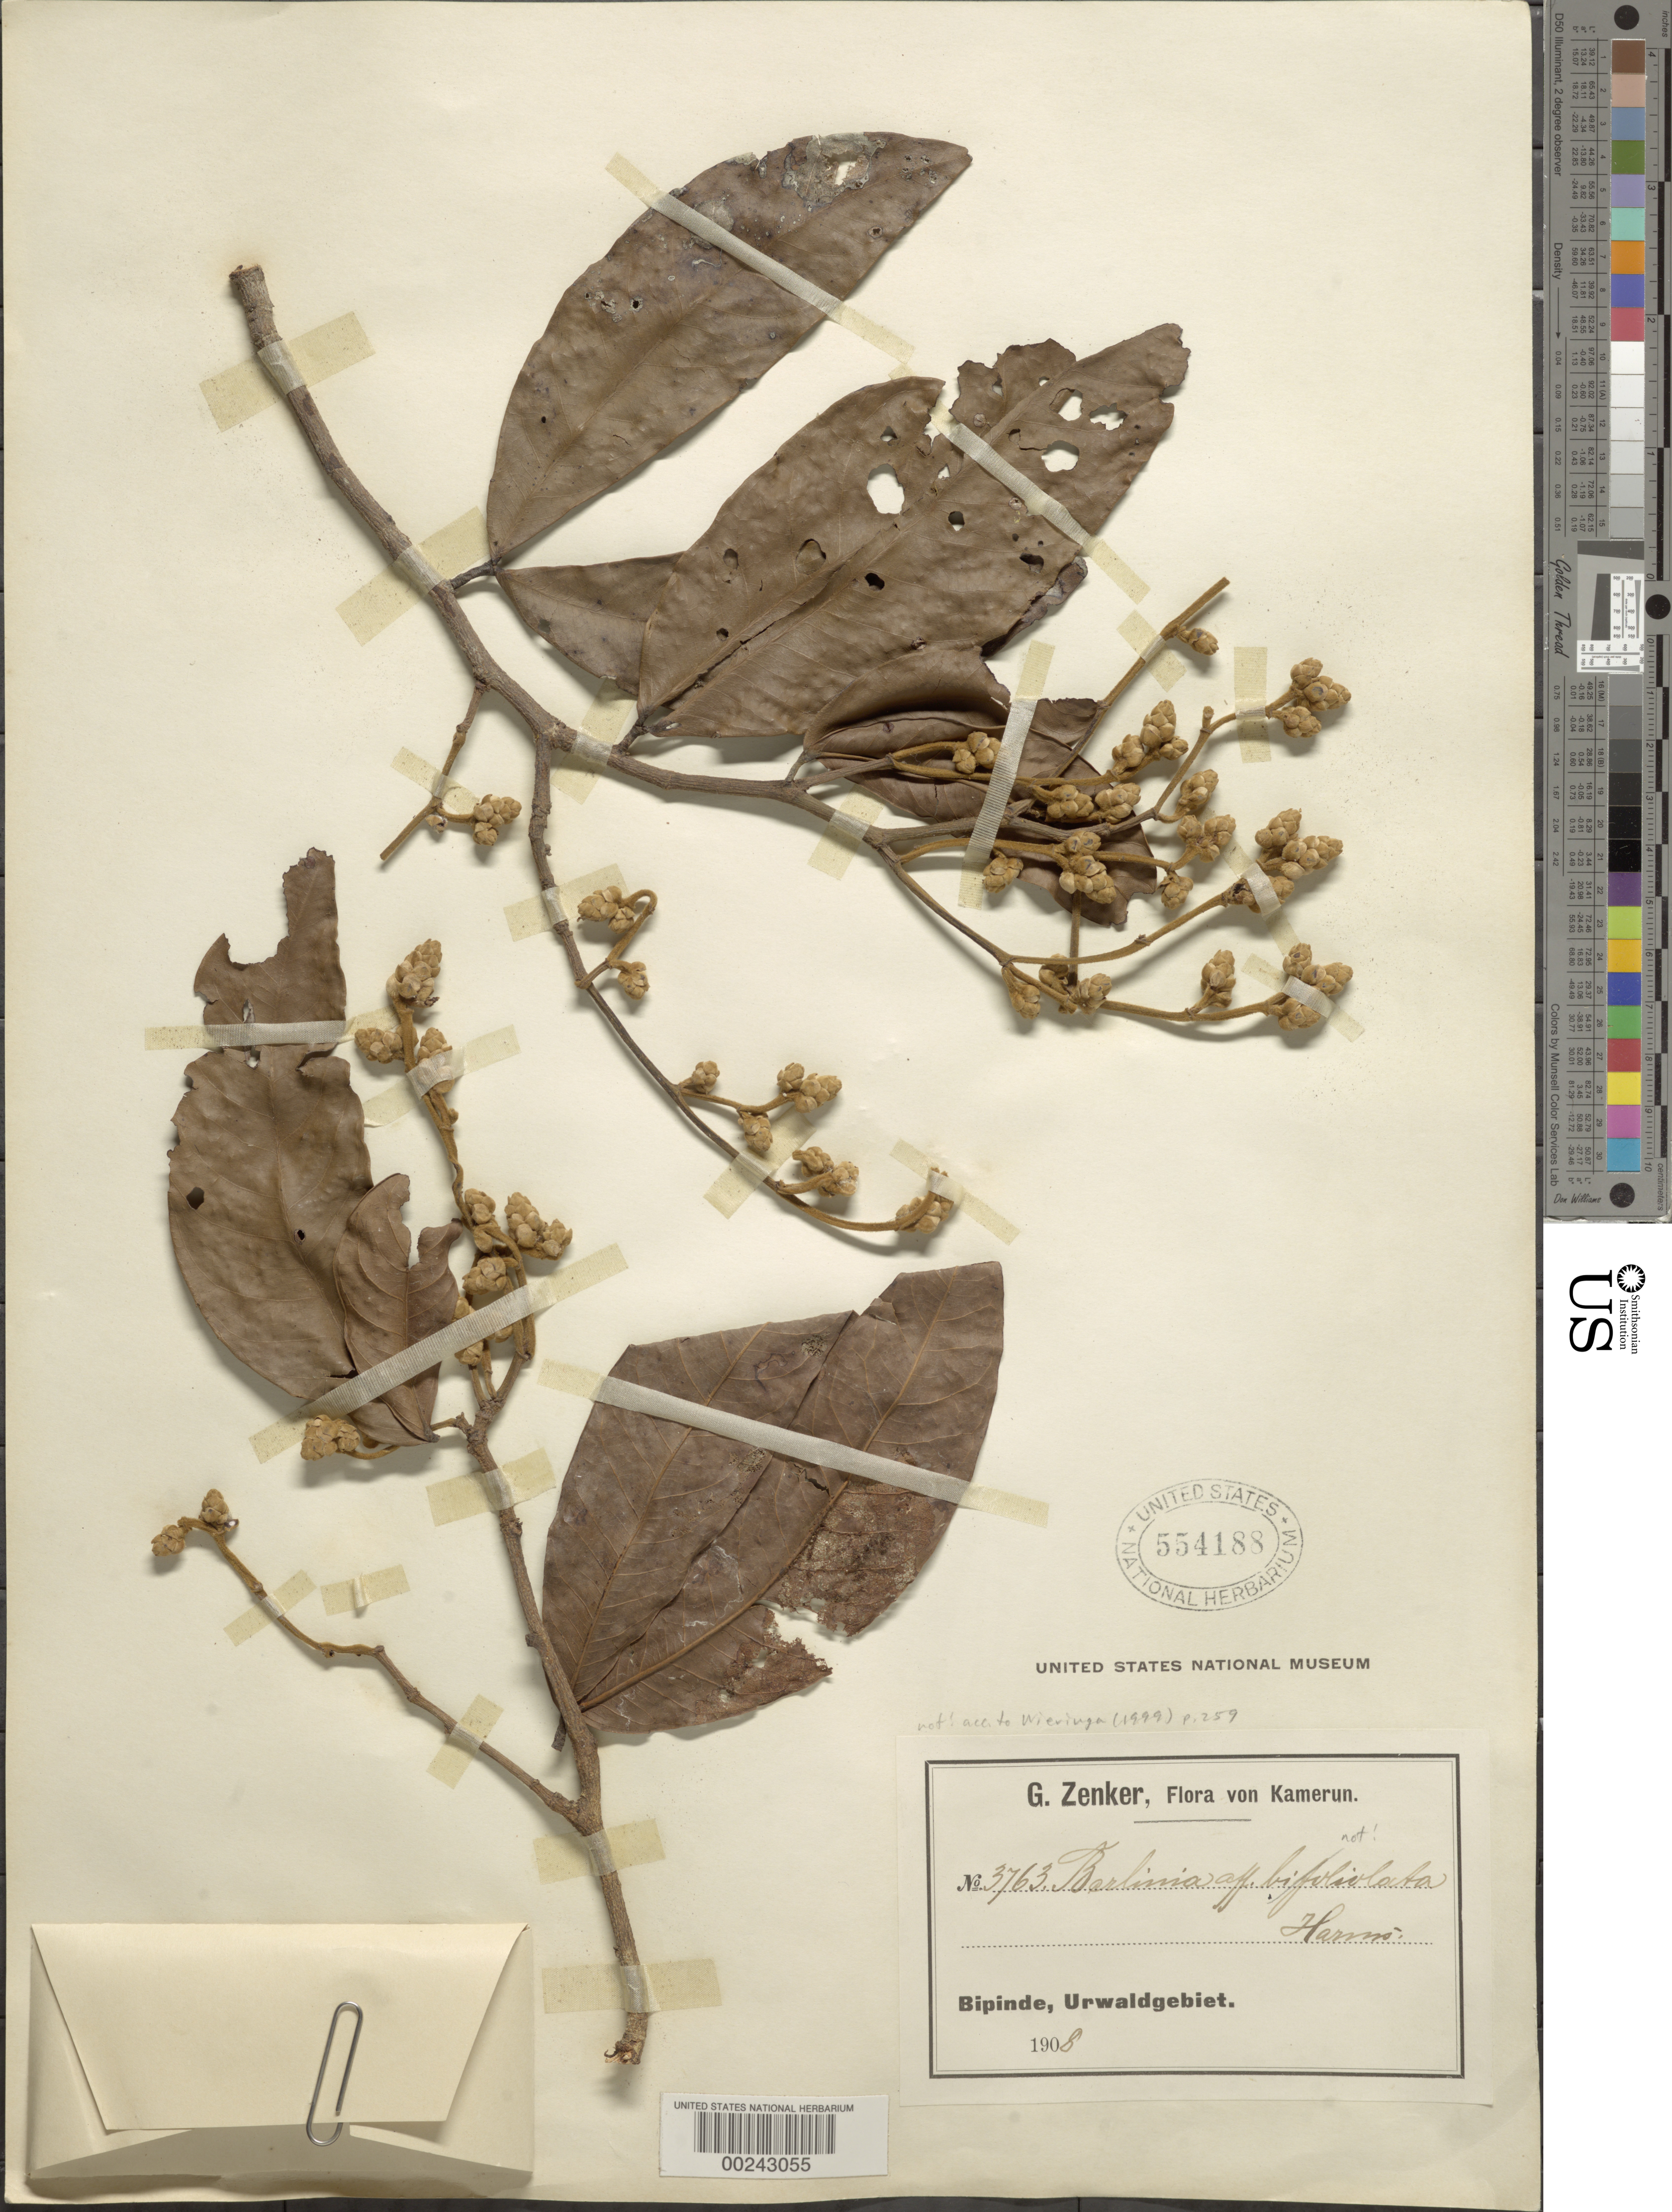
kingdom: Plantae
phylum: Tracheophyta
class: Magnoliopsida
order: Fabales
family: Fabaceae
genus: Berlinia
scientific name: Berlinia sp.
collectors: G. A. Zenker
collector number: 3763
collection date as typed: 1908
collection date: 1908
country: Cameroon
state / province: Sud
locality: Bipindi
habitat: Virgin forest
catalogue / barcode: US 554188